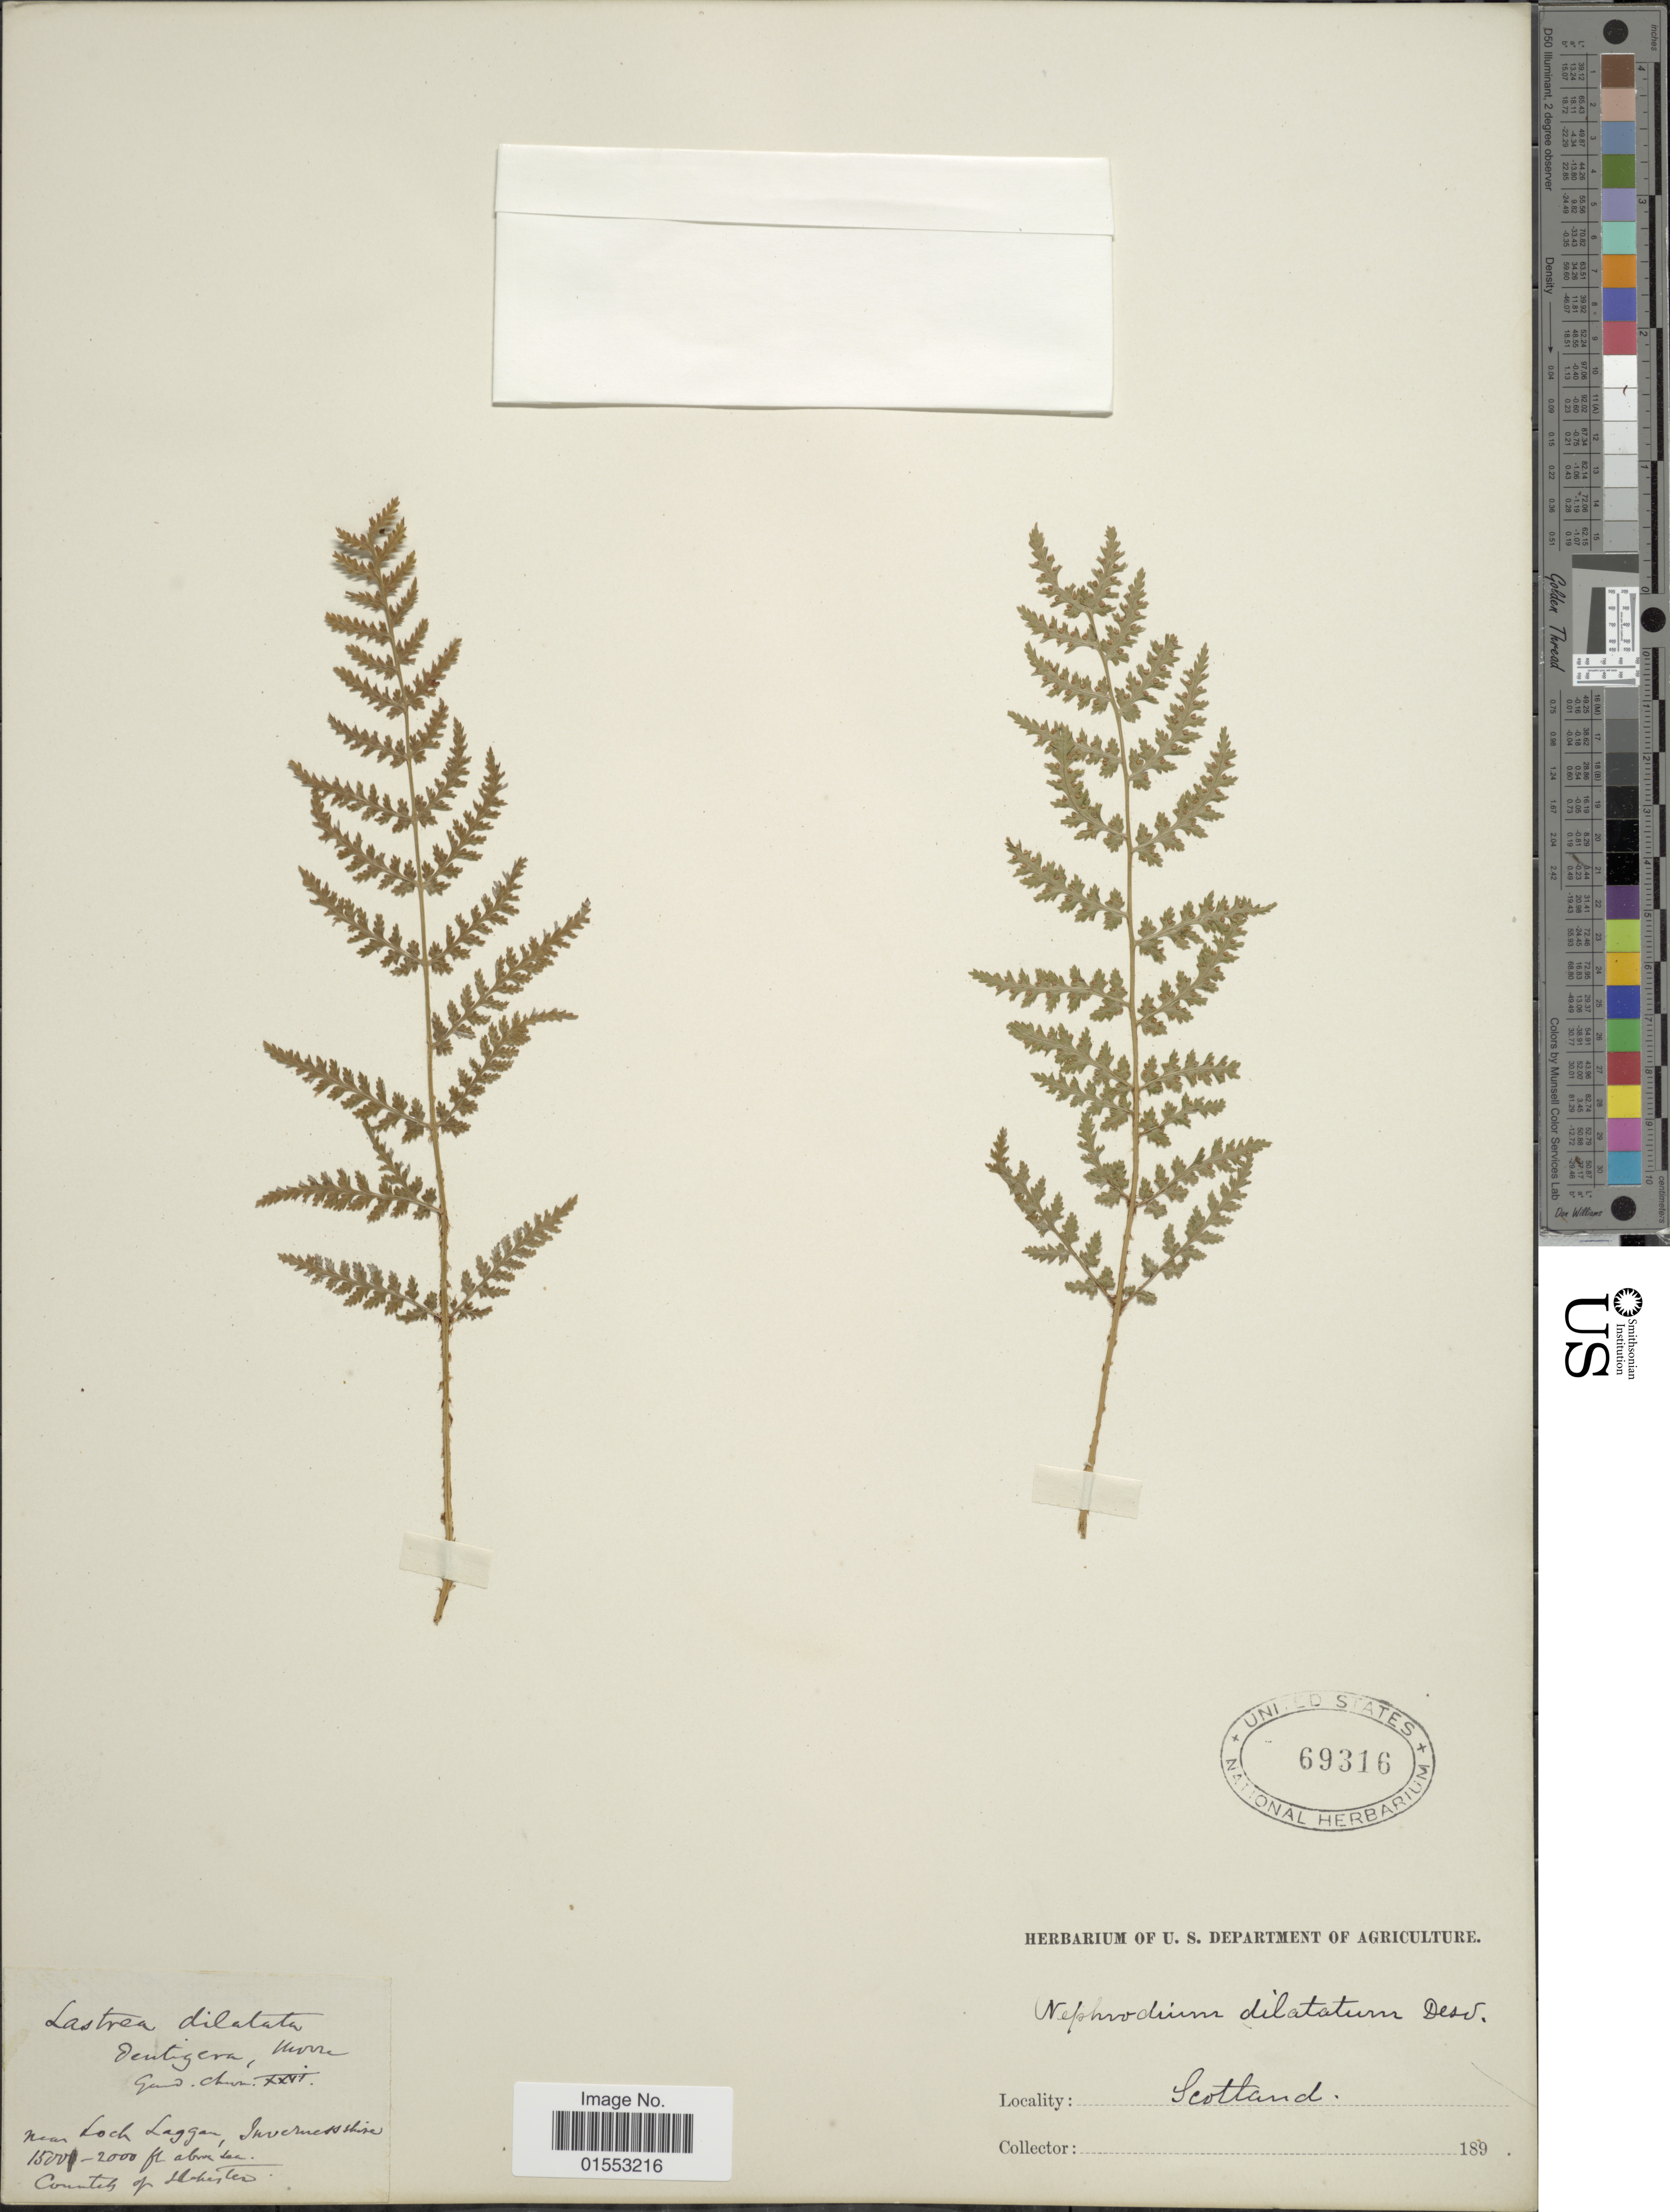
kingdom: Plantae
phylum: Tracheophyta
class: Polypodiopsida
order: Polypodiales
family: Dryopteridaceae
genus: Dryopteris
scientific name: Dryopteris dilatata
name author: (Hoffm.) A. Gray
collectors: Facchini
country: United Kingdom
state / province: Scotland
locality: Near Loch Laggan Invernesshire (Inverness-shire)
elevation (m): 457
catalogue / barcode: US 69316